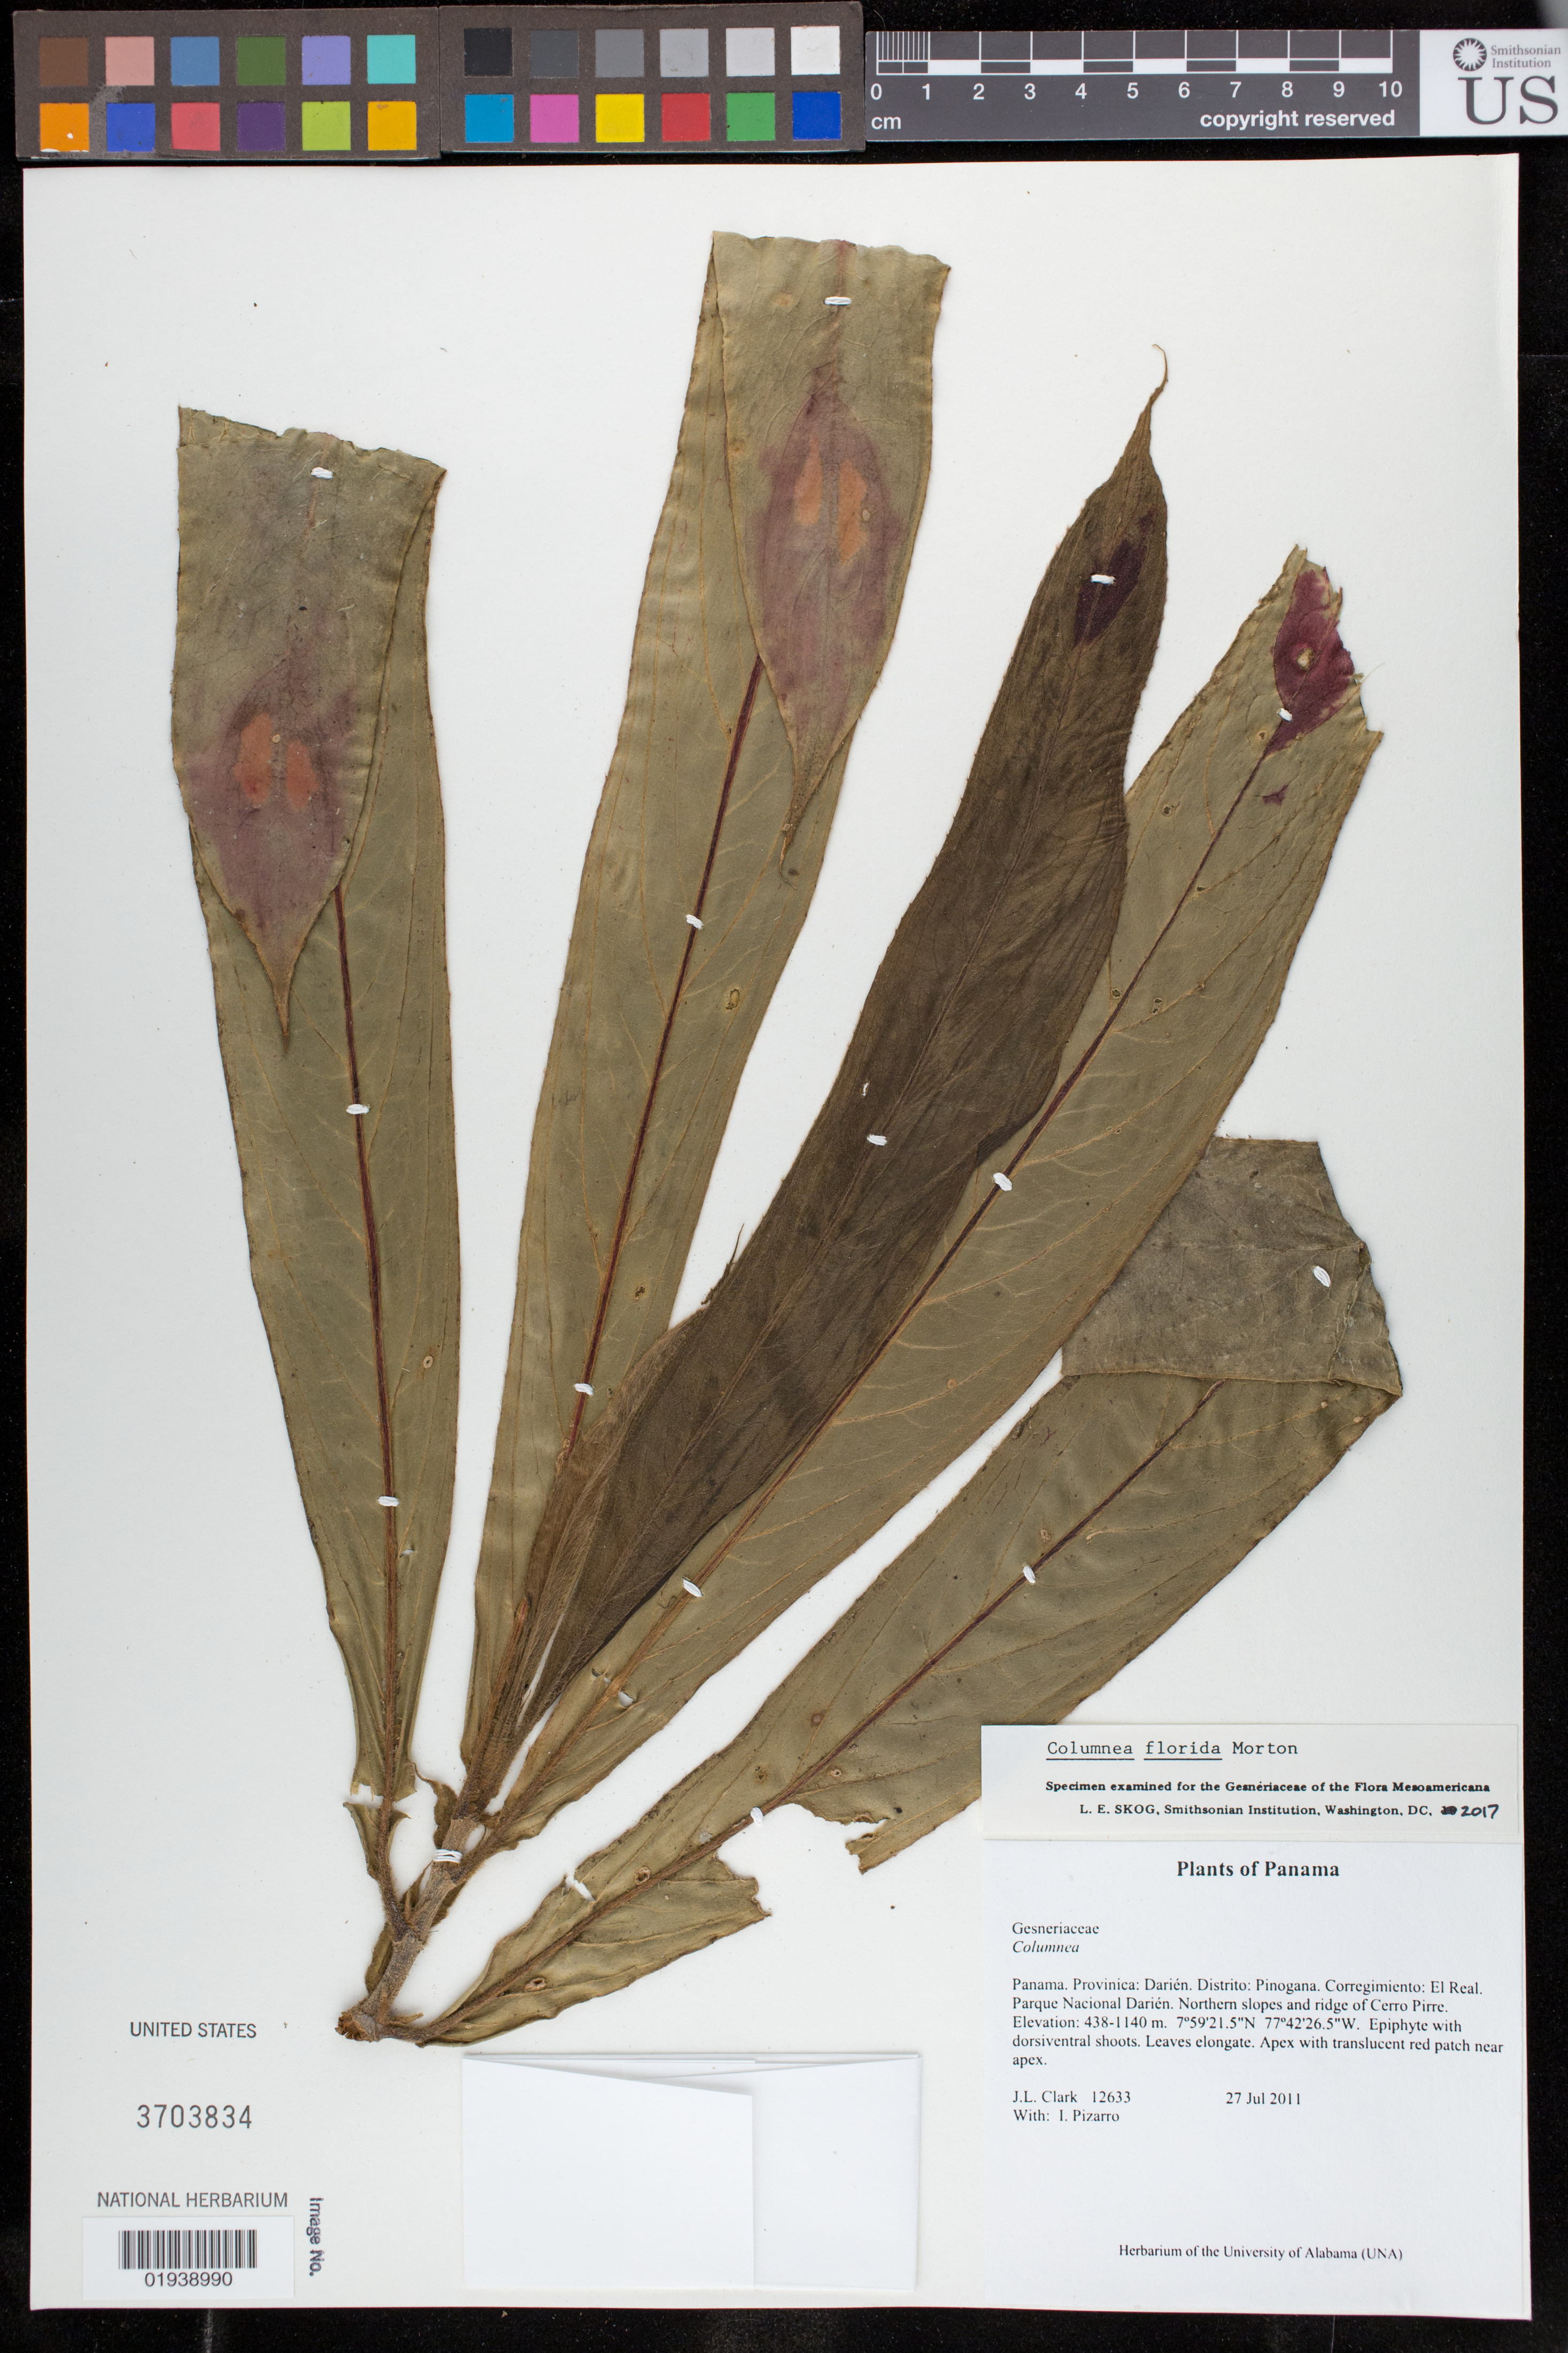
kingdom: Plantae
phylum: Tracheophyta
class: Magnoliopsida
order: Lamiales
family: Gesneriaceae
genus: Columnea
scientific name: Columnea florida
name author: C.V. Morton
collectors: J. L. Clark & I. Pizarro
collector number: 12633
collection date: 2011-07-27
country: Panama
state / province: Darién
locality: Distrito: Pinogana. Corregimiento: El Real. Parque Nacional Darien. Northern slopes and ridge of Cerro Pirre.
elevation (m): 438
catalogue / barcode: US 3703834